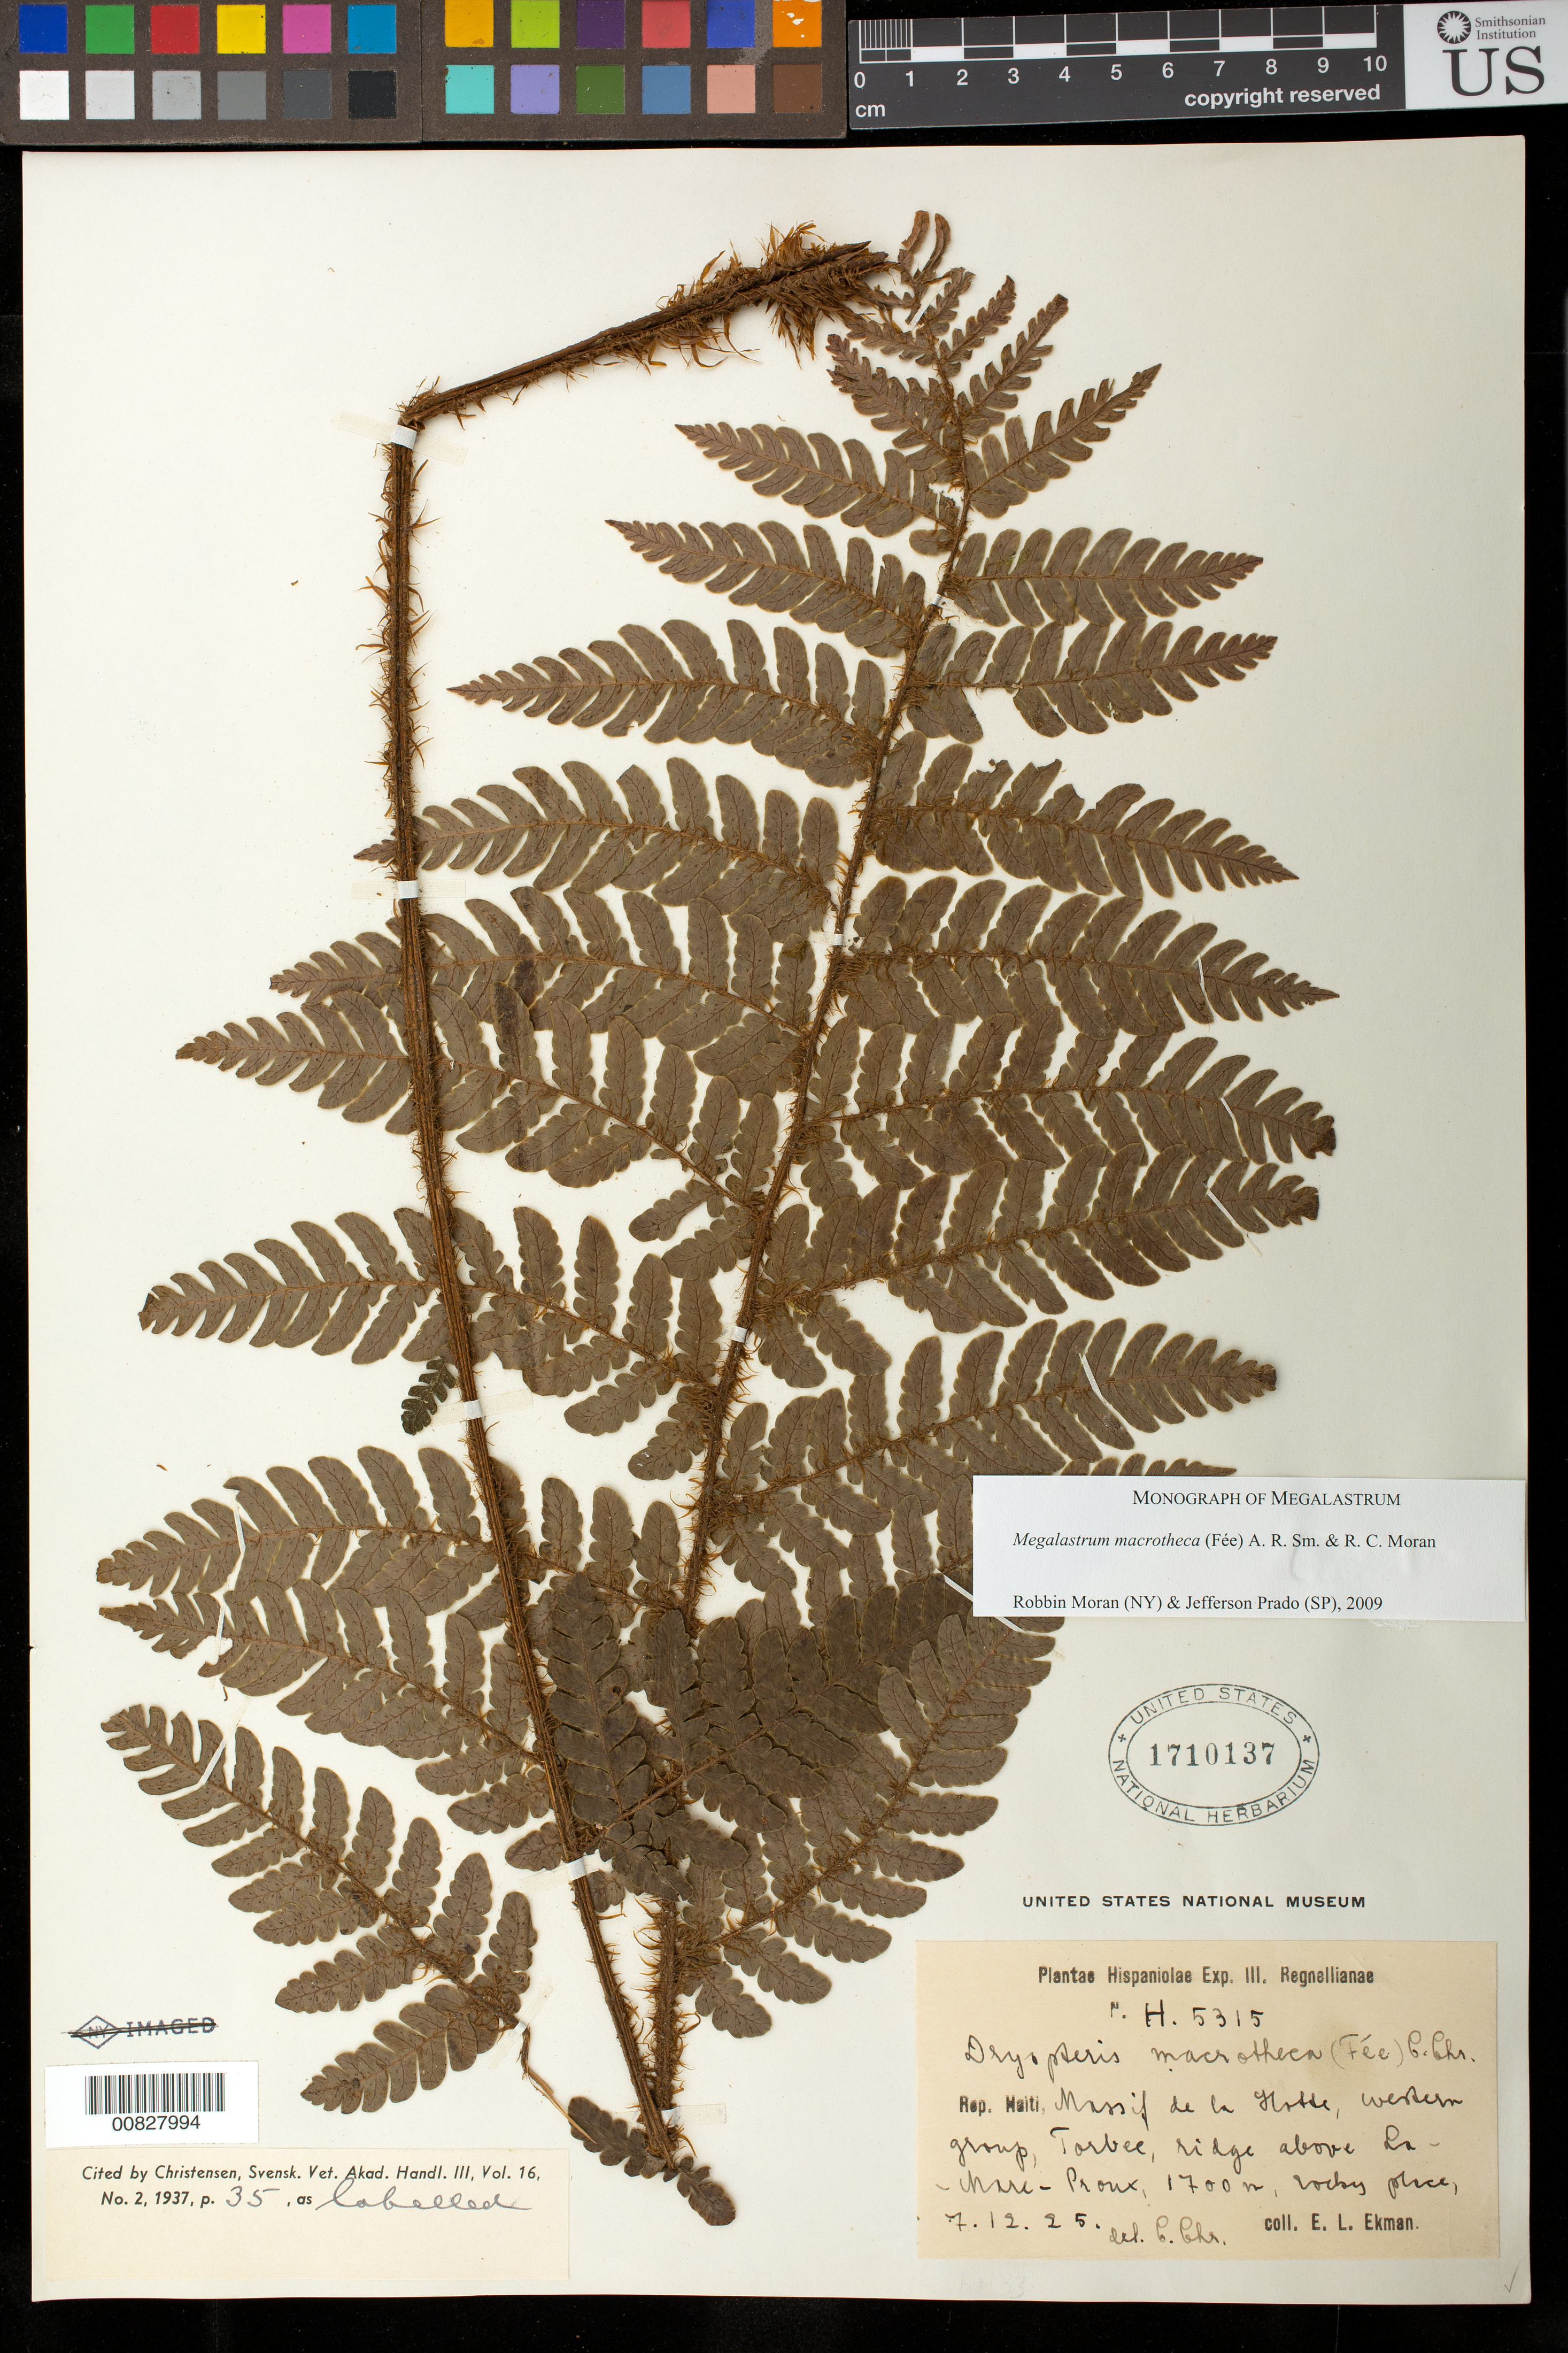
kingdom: Plantae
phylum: Tracheophyta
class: Polypodiopsida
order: Polypodiales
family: Dryopteridaceae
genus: Megalastrum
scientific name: Megalastrum macrotheca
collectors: E. L. Ekman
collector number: H 5315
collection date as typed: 07 Dec 1925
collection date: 1925-12-07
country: Haiti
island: Hispaniola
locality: Massif de la Hotte, western group, Torbec, above La Mare Proux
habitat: Rocky place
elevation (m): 1700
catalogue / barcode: US 1710137